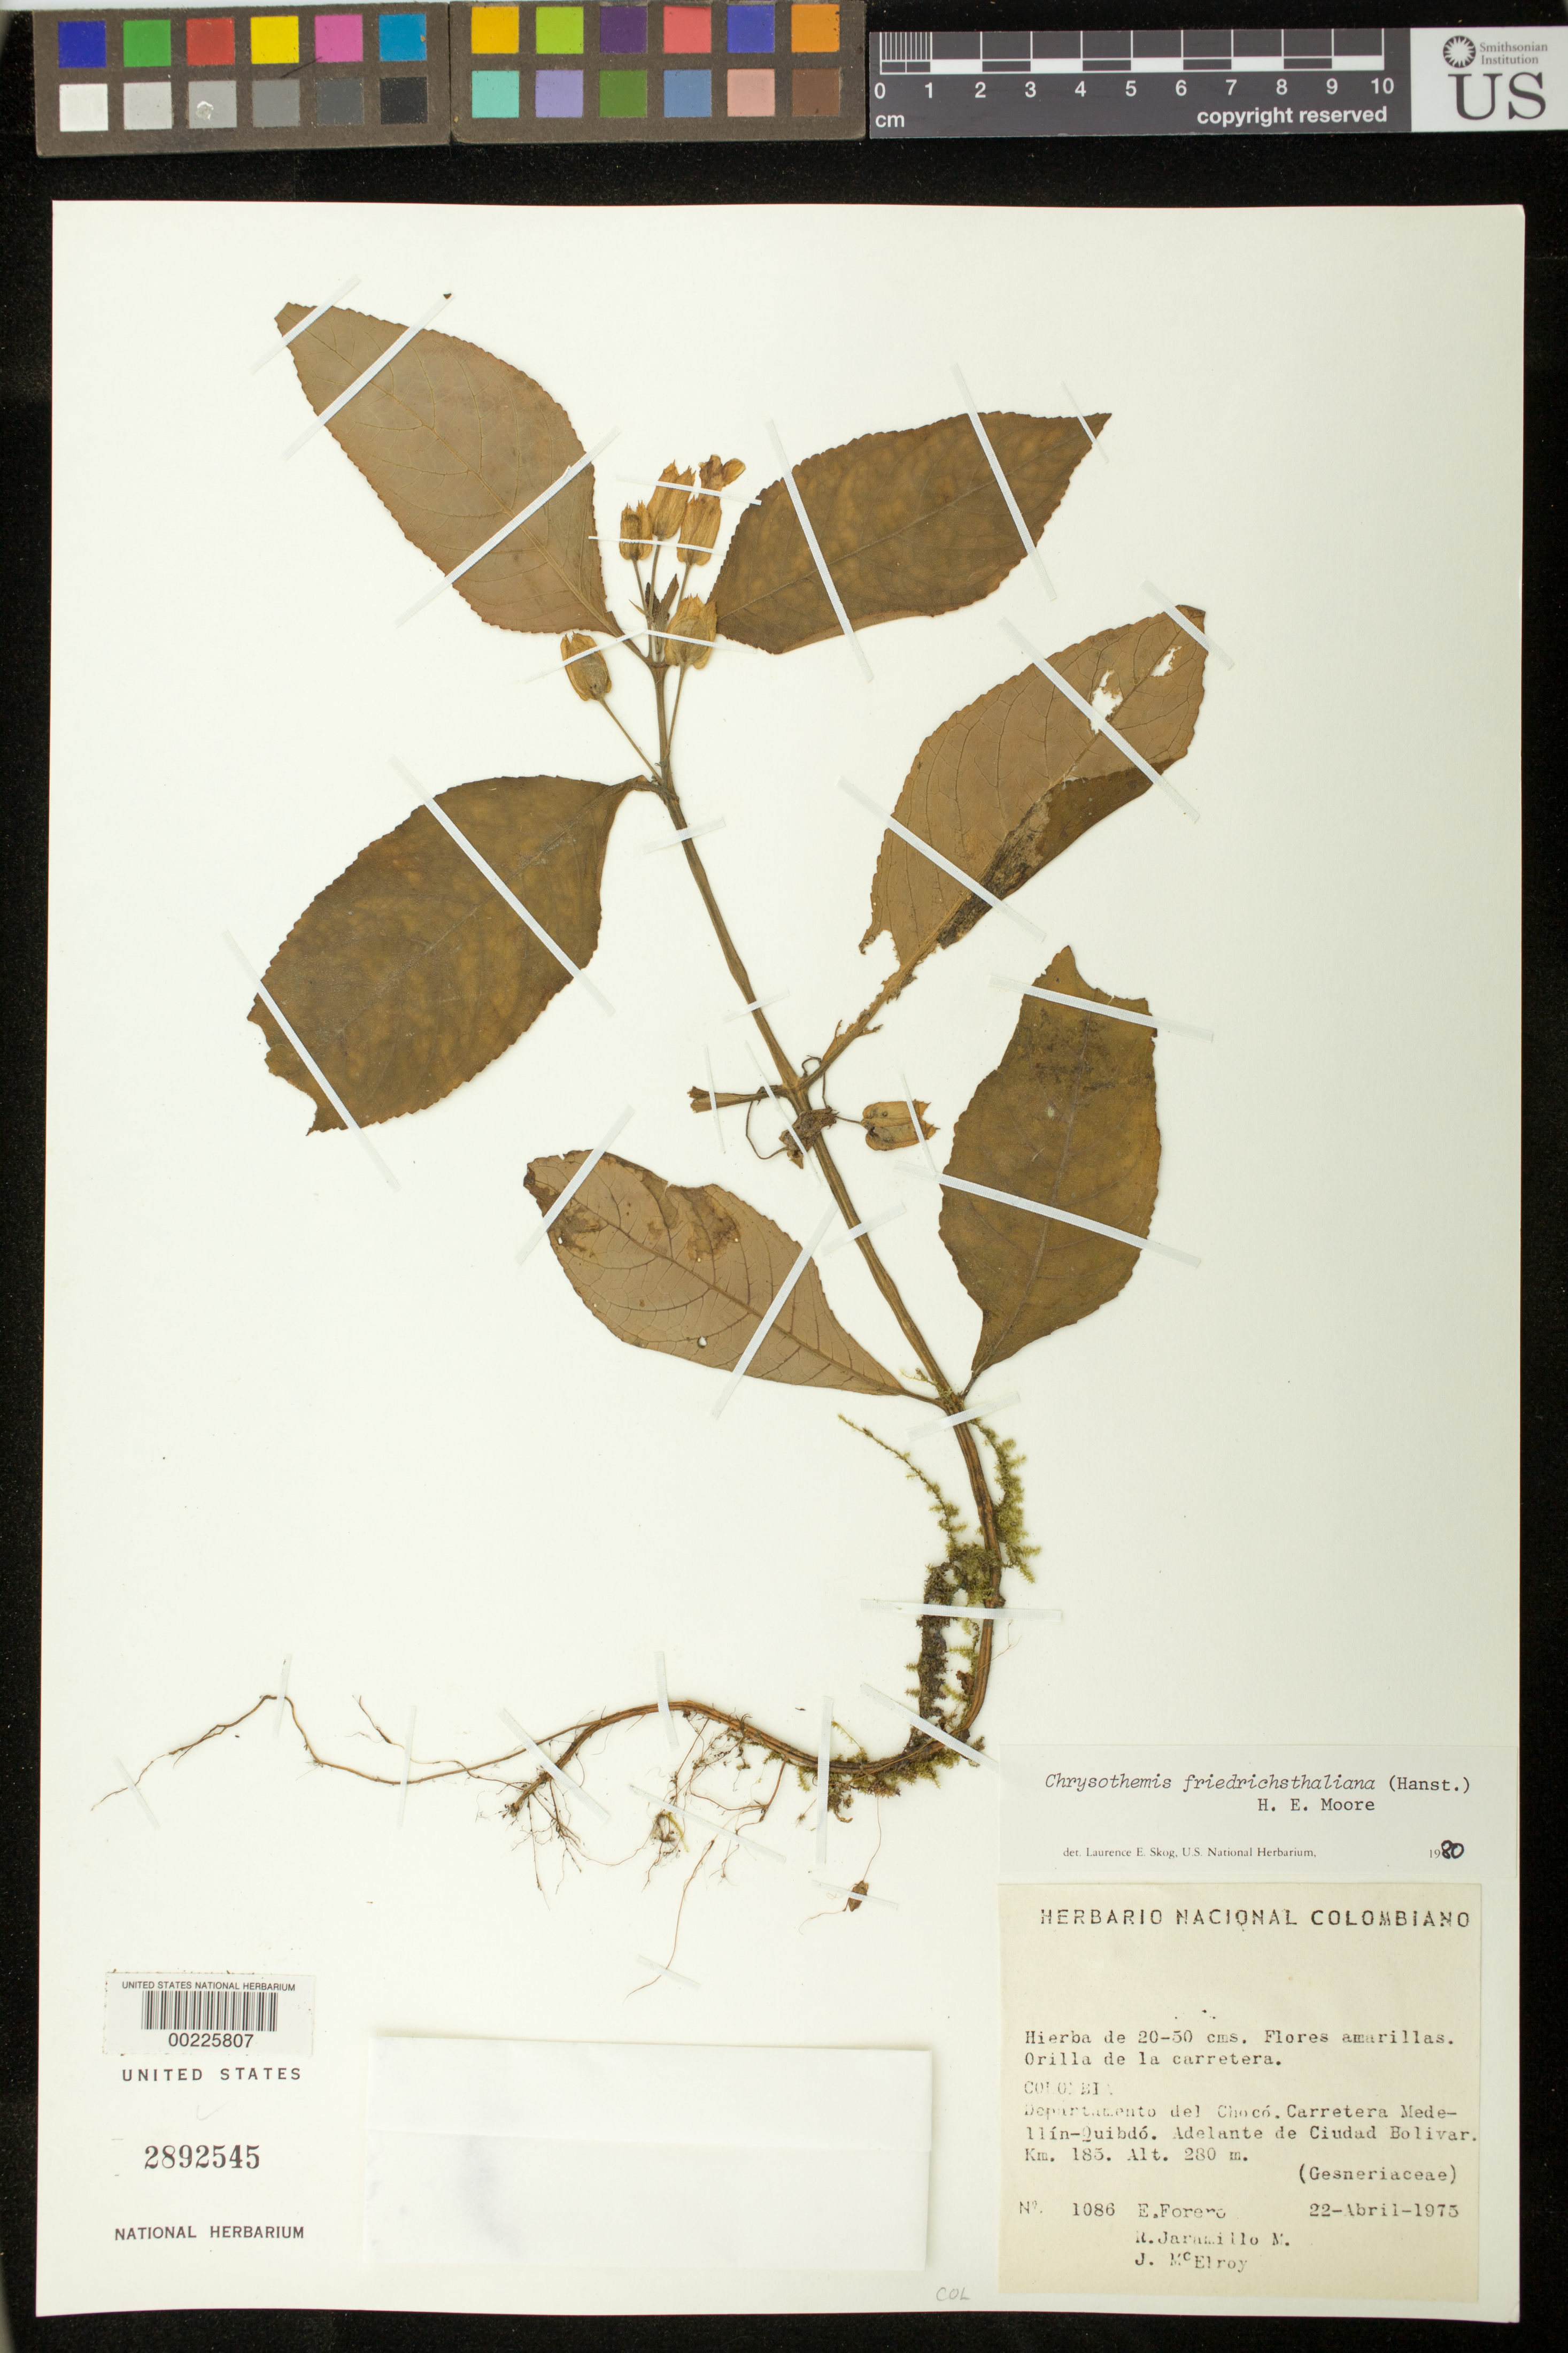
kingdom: Plantae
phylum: Tracheophyta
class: Magnoliopsida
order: Lamiales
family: Gesneriaceae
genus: Chrysothemis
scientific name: Chrysothemis friedrichsthaliana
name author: (Hanst.) H.E. Moore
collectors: E. Forero, R. Jaramillo M. & J. B. McElroy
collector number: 1086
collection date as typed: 22 Apr 1975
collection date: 1975-04-22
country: Colombia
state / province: Chocó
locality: Medellin-Quibdo highway, ahead of city of Bolivar, km 185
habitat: Edge of highway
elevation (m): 280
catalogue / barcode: US 2892545